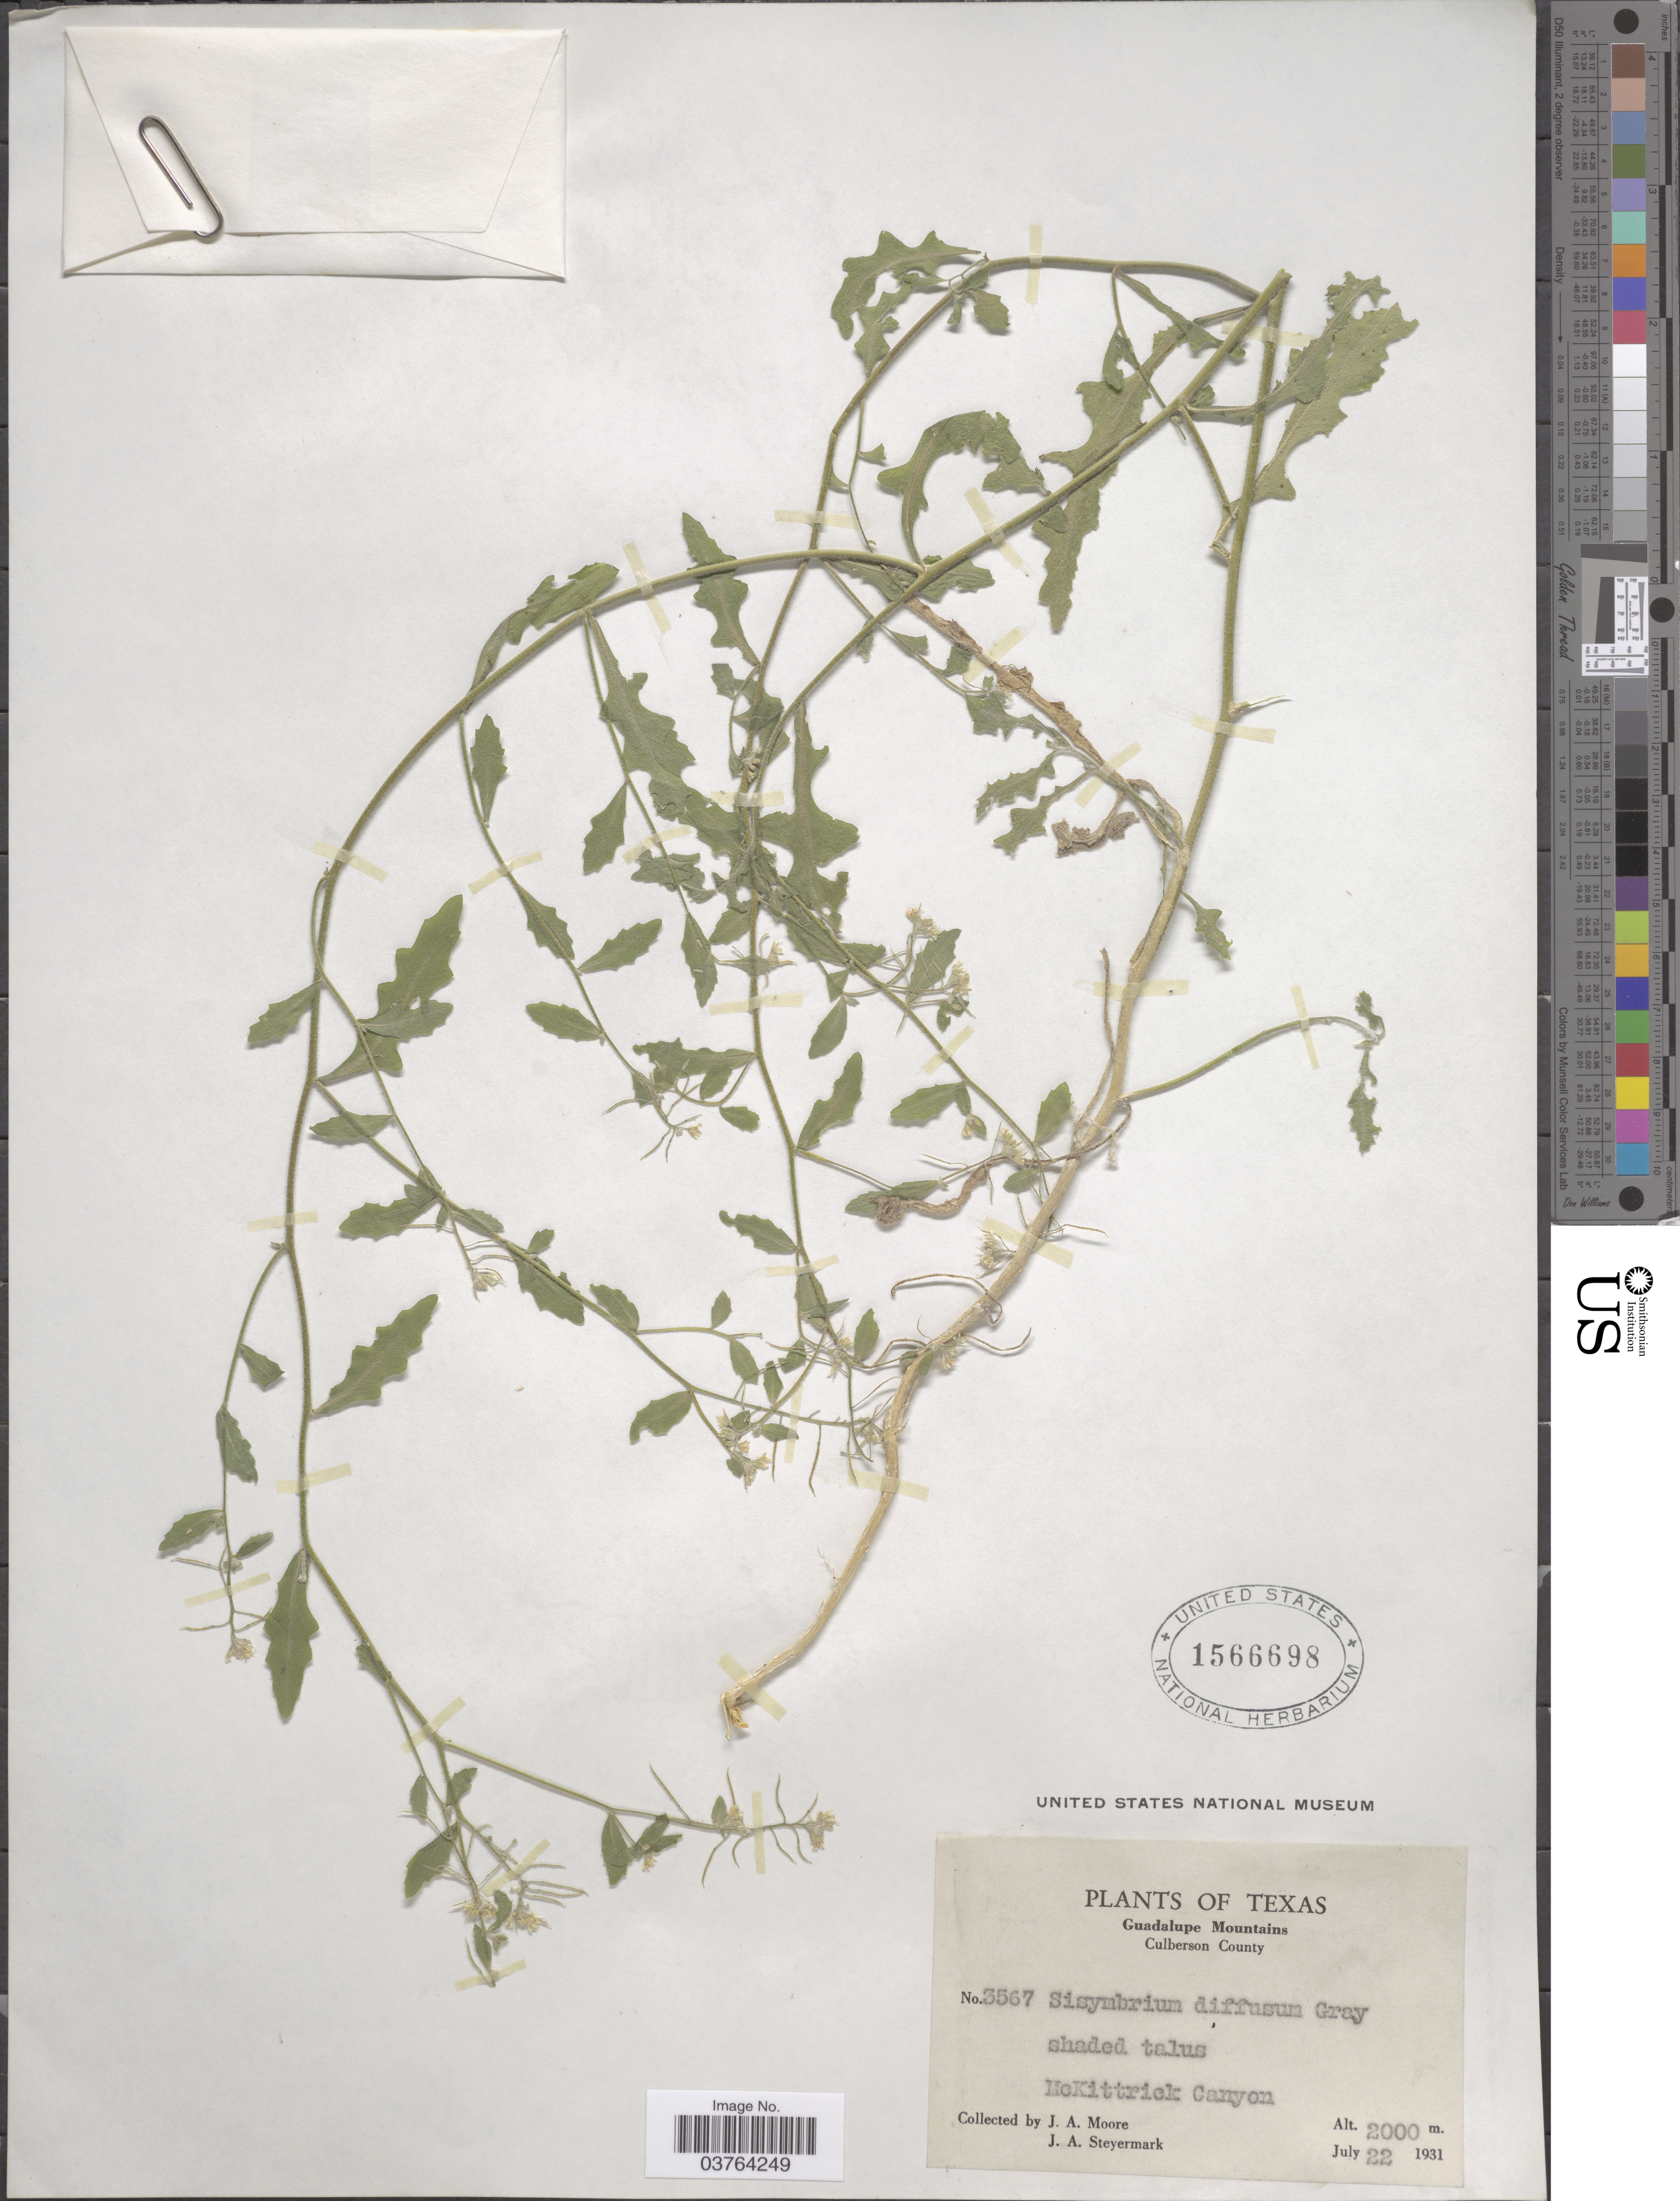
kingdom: Plantae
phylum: Tracheophyta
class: Magnoliopsida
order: Brassicales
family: Brassicaceae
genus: Halimolobos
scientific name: Halimolobos diffusa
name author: (A. Gray) O.E. Schulz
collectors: J. A. Moore & J. Steyermark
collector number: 3567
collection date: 1931-07-22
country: United States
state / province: Texas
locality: Guadalupe Mountains, Culberson County. McKittrick Canyon.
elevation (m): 2000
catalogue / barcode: US 1566698